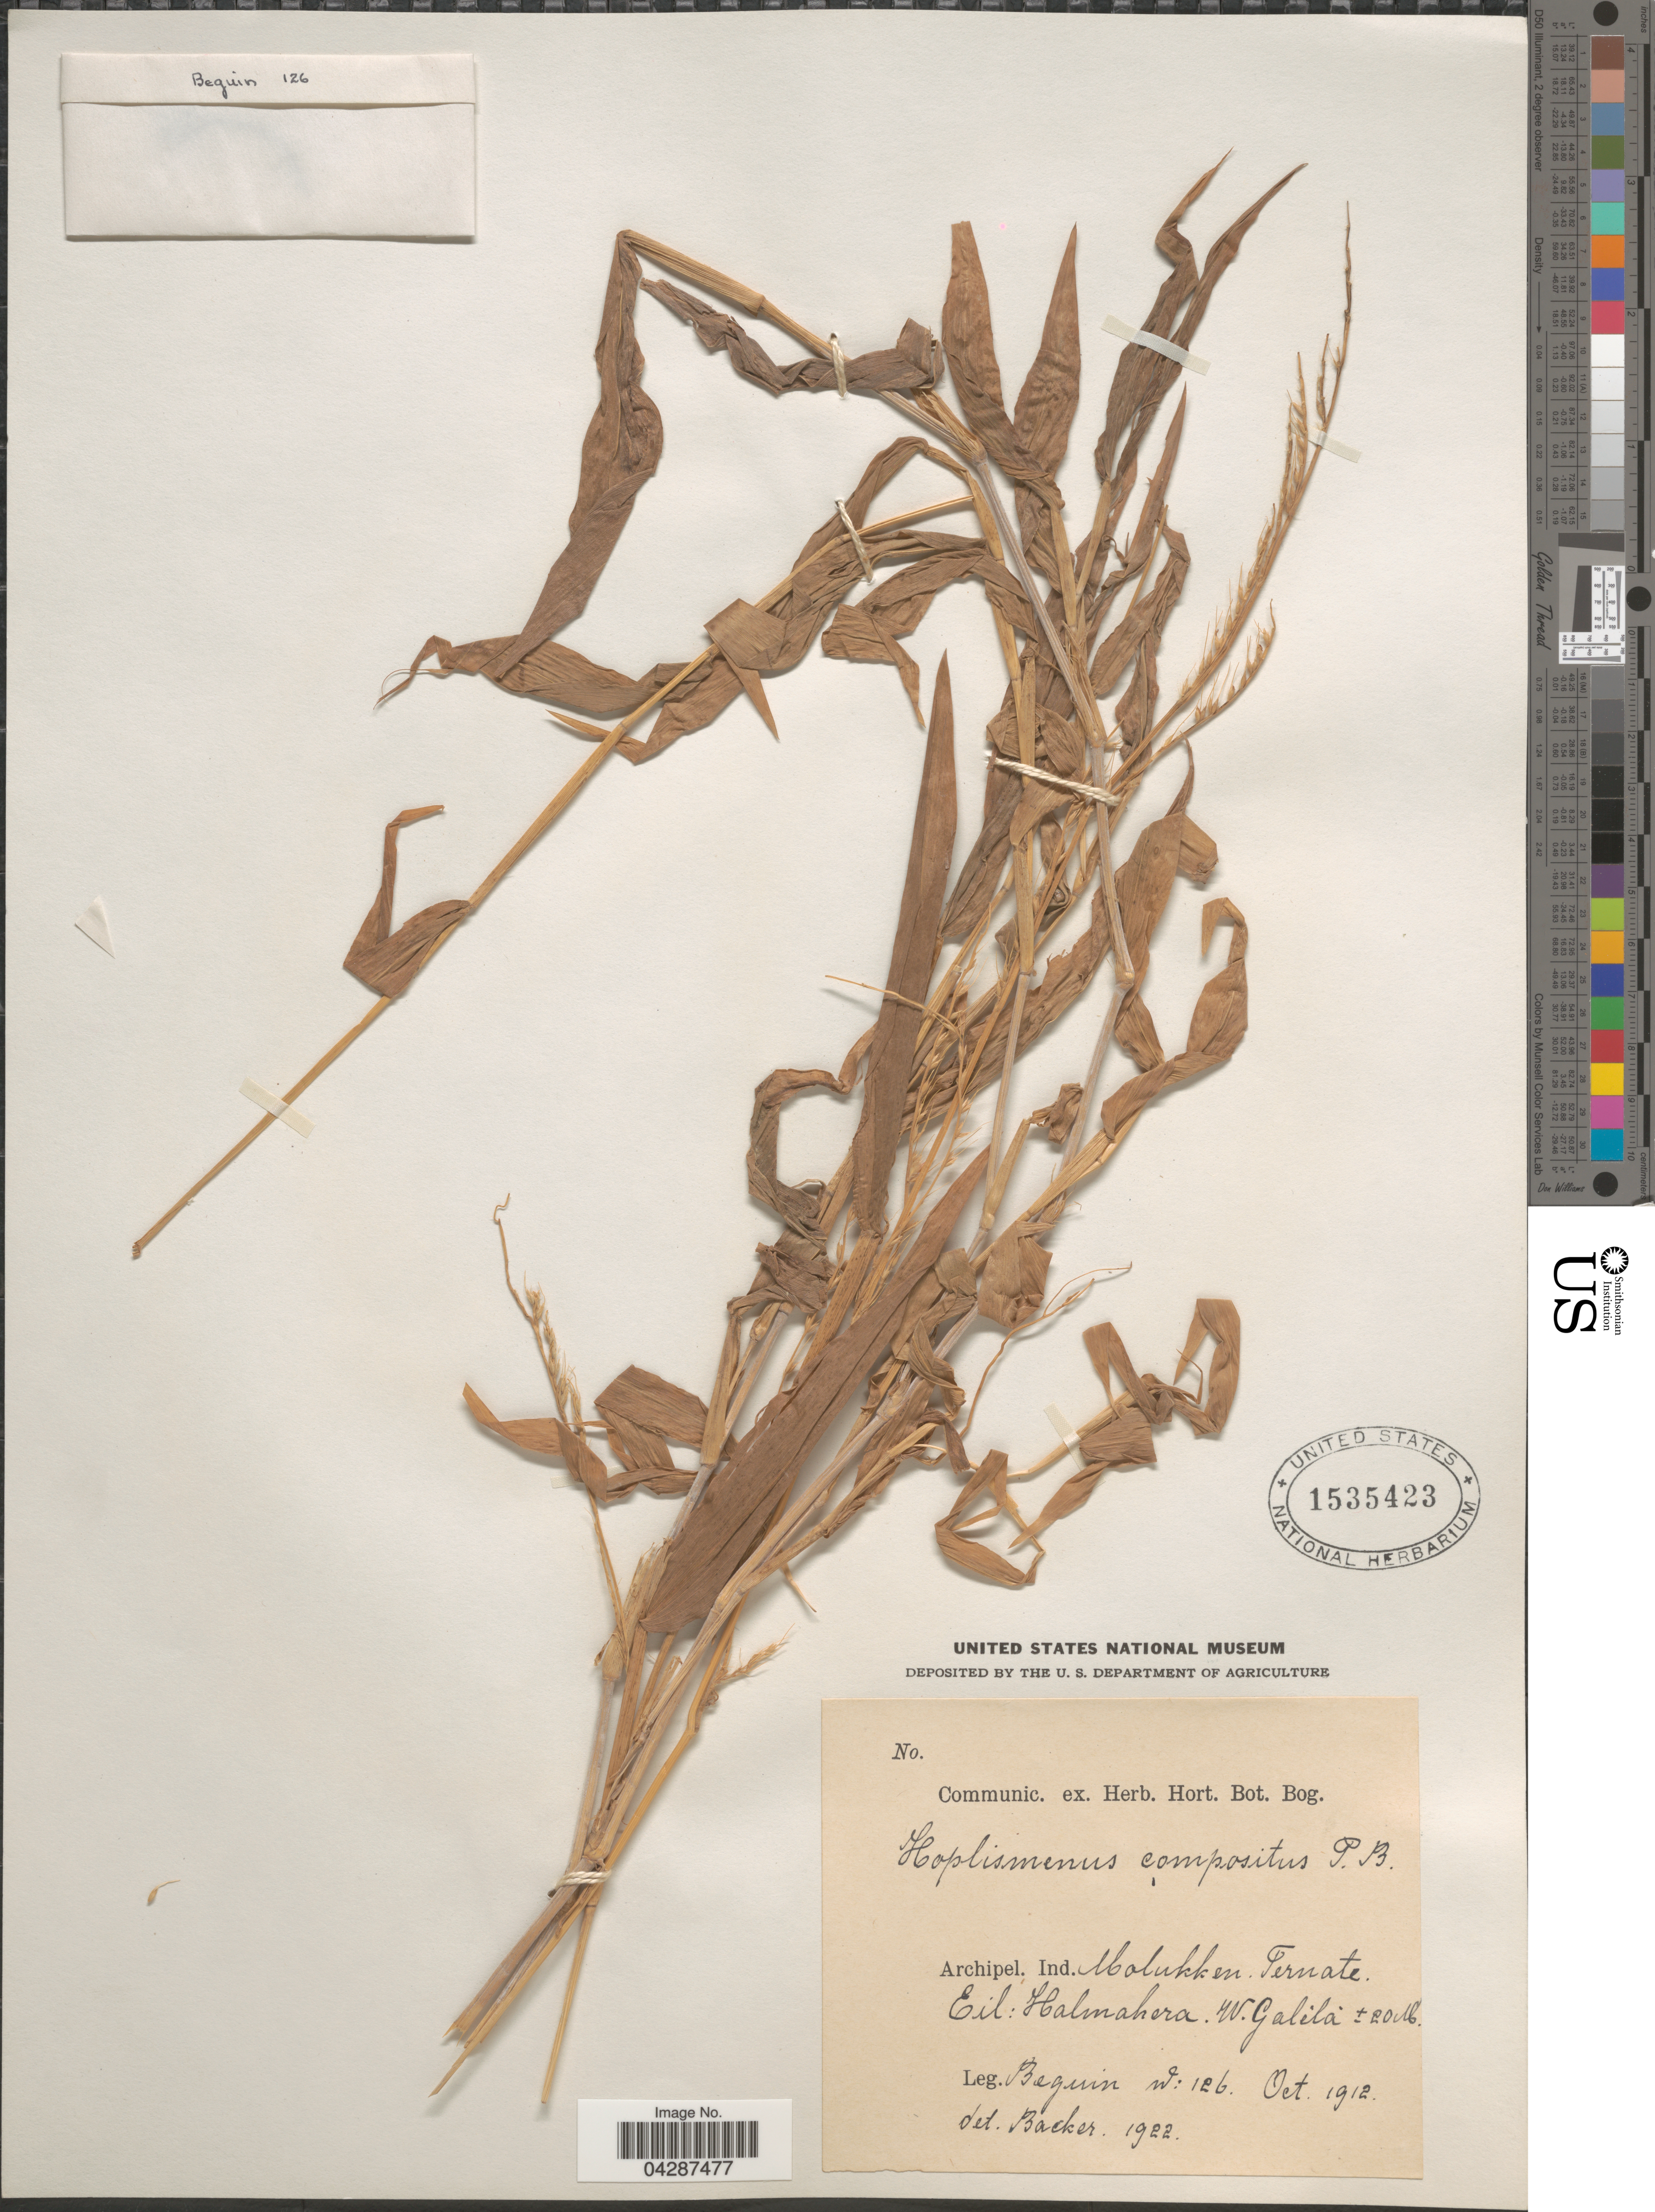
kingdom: Plantae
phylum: Tracheophyta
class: Liliopsida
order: Poales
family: Poaceae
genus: Oplismenus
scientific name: Oplismenus compositus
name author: (L.) P. Beauv.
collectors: Beguin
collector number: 126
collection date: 1912-10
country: Indonesia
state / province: Maluku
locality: Archipel. Ind. Molukken. Ternate. Eil: Halmahera. W. Galila.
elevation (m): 20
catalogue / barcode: US 1535423